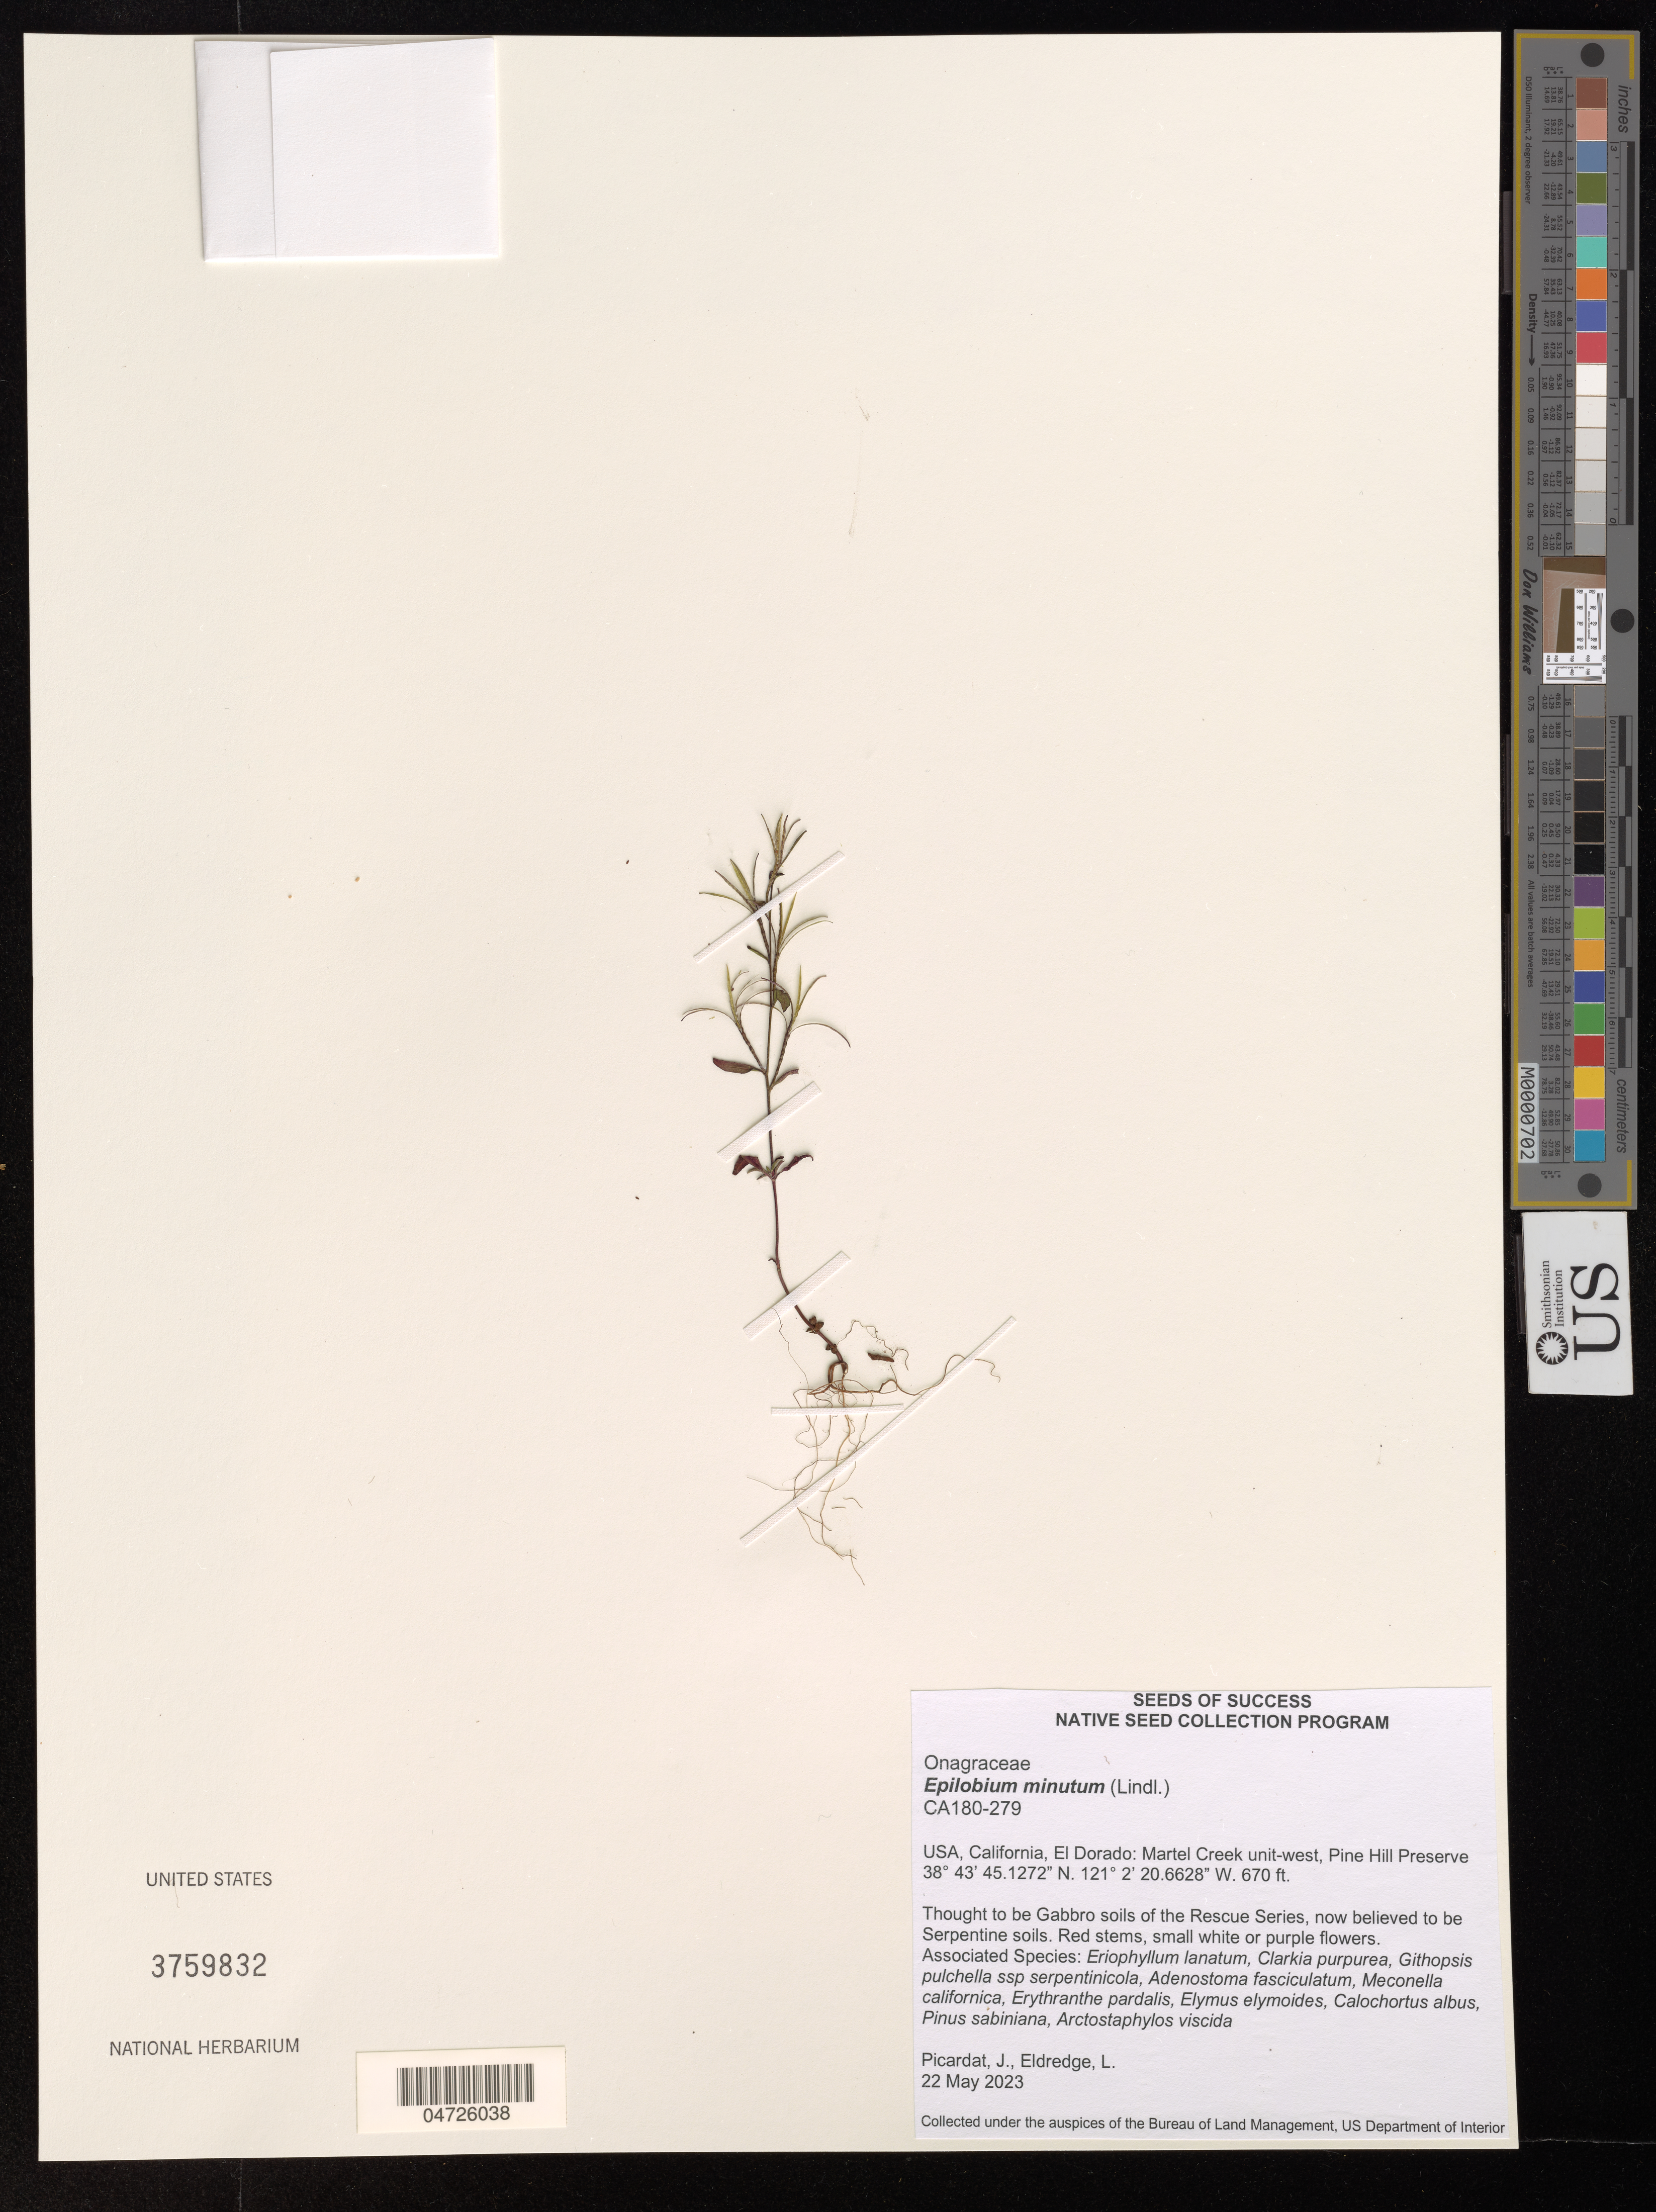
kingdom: Plantae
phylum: Tracheophyta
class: Magnoliopsida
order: Myrtales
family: Onagraceae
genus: Epilobium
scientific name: Epilobium minutum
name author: Lindl. ex Lehm.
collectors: J. Picardat & L. Eldredge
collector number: CA180-279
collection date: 2023-05-22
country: United States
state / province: California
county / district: El Dorado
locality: El Dorado: Martel Creek unit-west, Pine Hill Preserve.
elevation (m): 204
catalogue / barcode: US 3759832